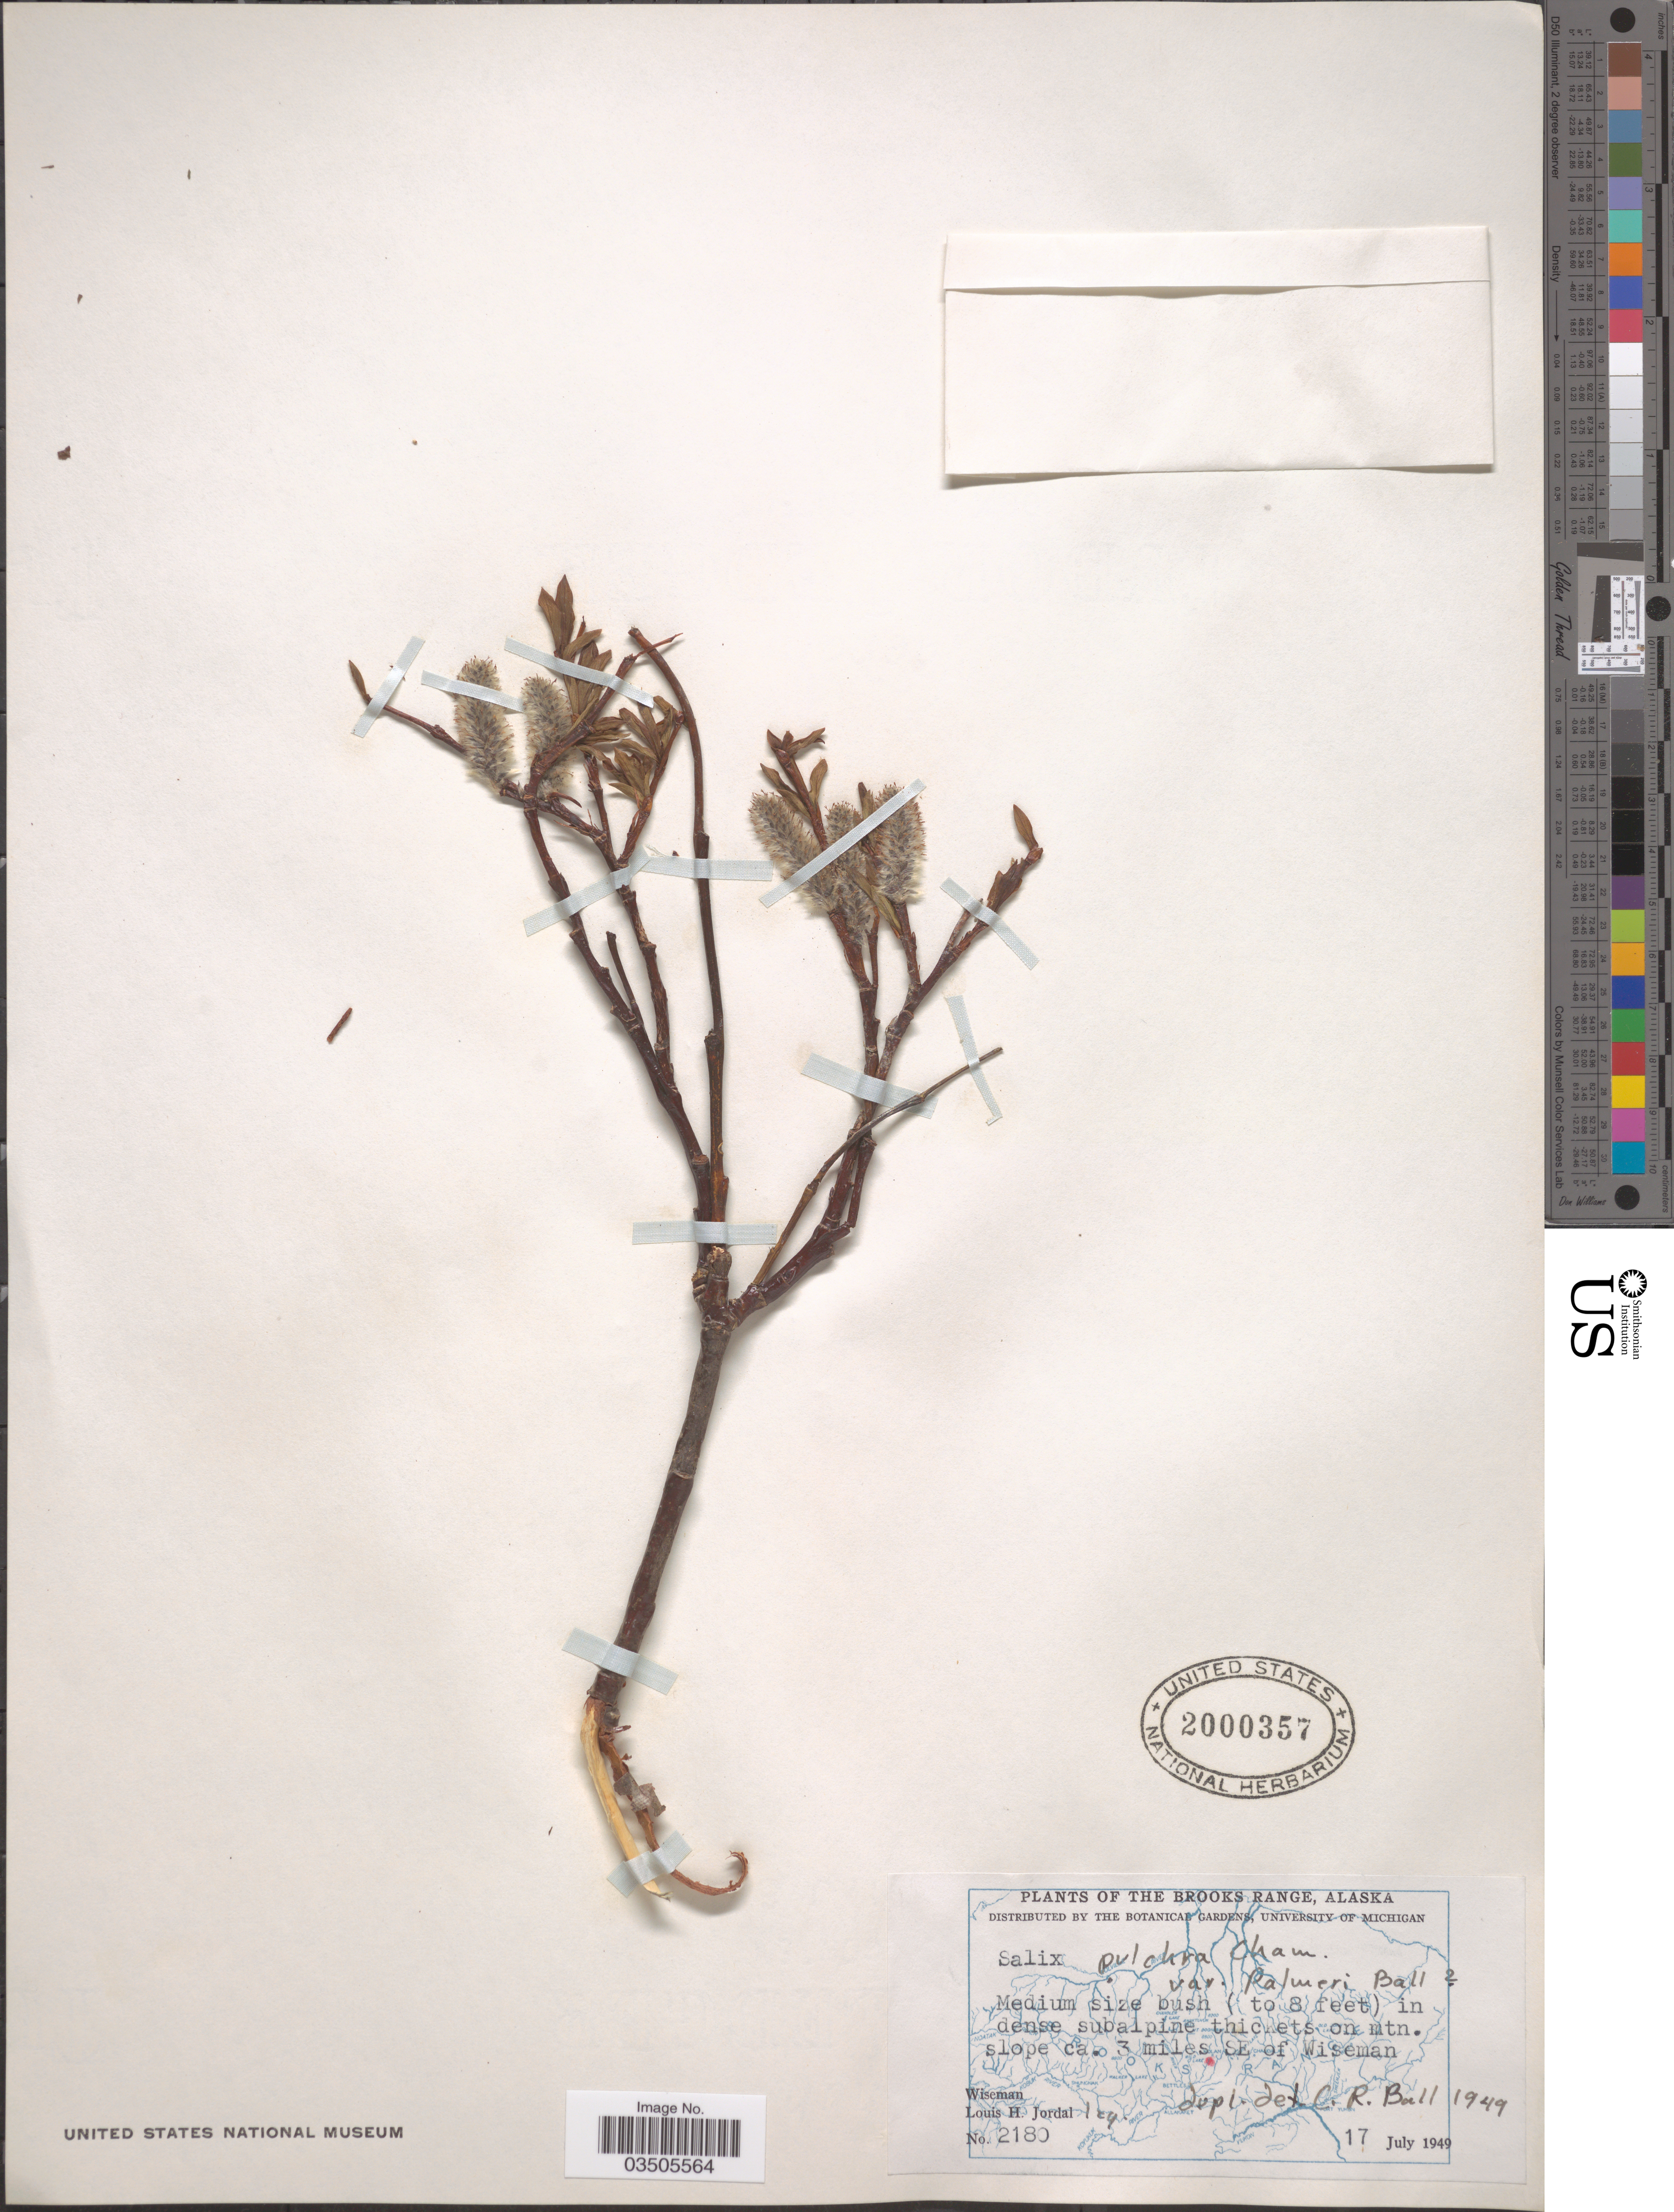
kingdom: Plantae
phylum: Tracheophyta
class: Magnoliopsida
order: Malpighiales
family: Salicaceae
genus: Salix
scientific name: Salix pulchra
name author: Cham.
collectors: L. Jordal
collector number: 2180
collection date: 1949-07-17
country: United States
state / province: Alaska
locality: The Brooks Range. On mtn. slope ca. 3 miles SE of Wiseman. Wiseman.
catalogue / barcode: US 2000357